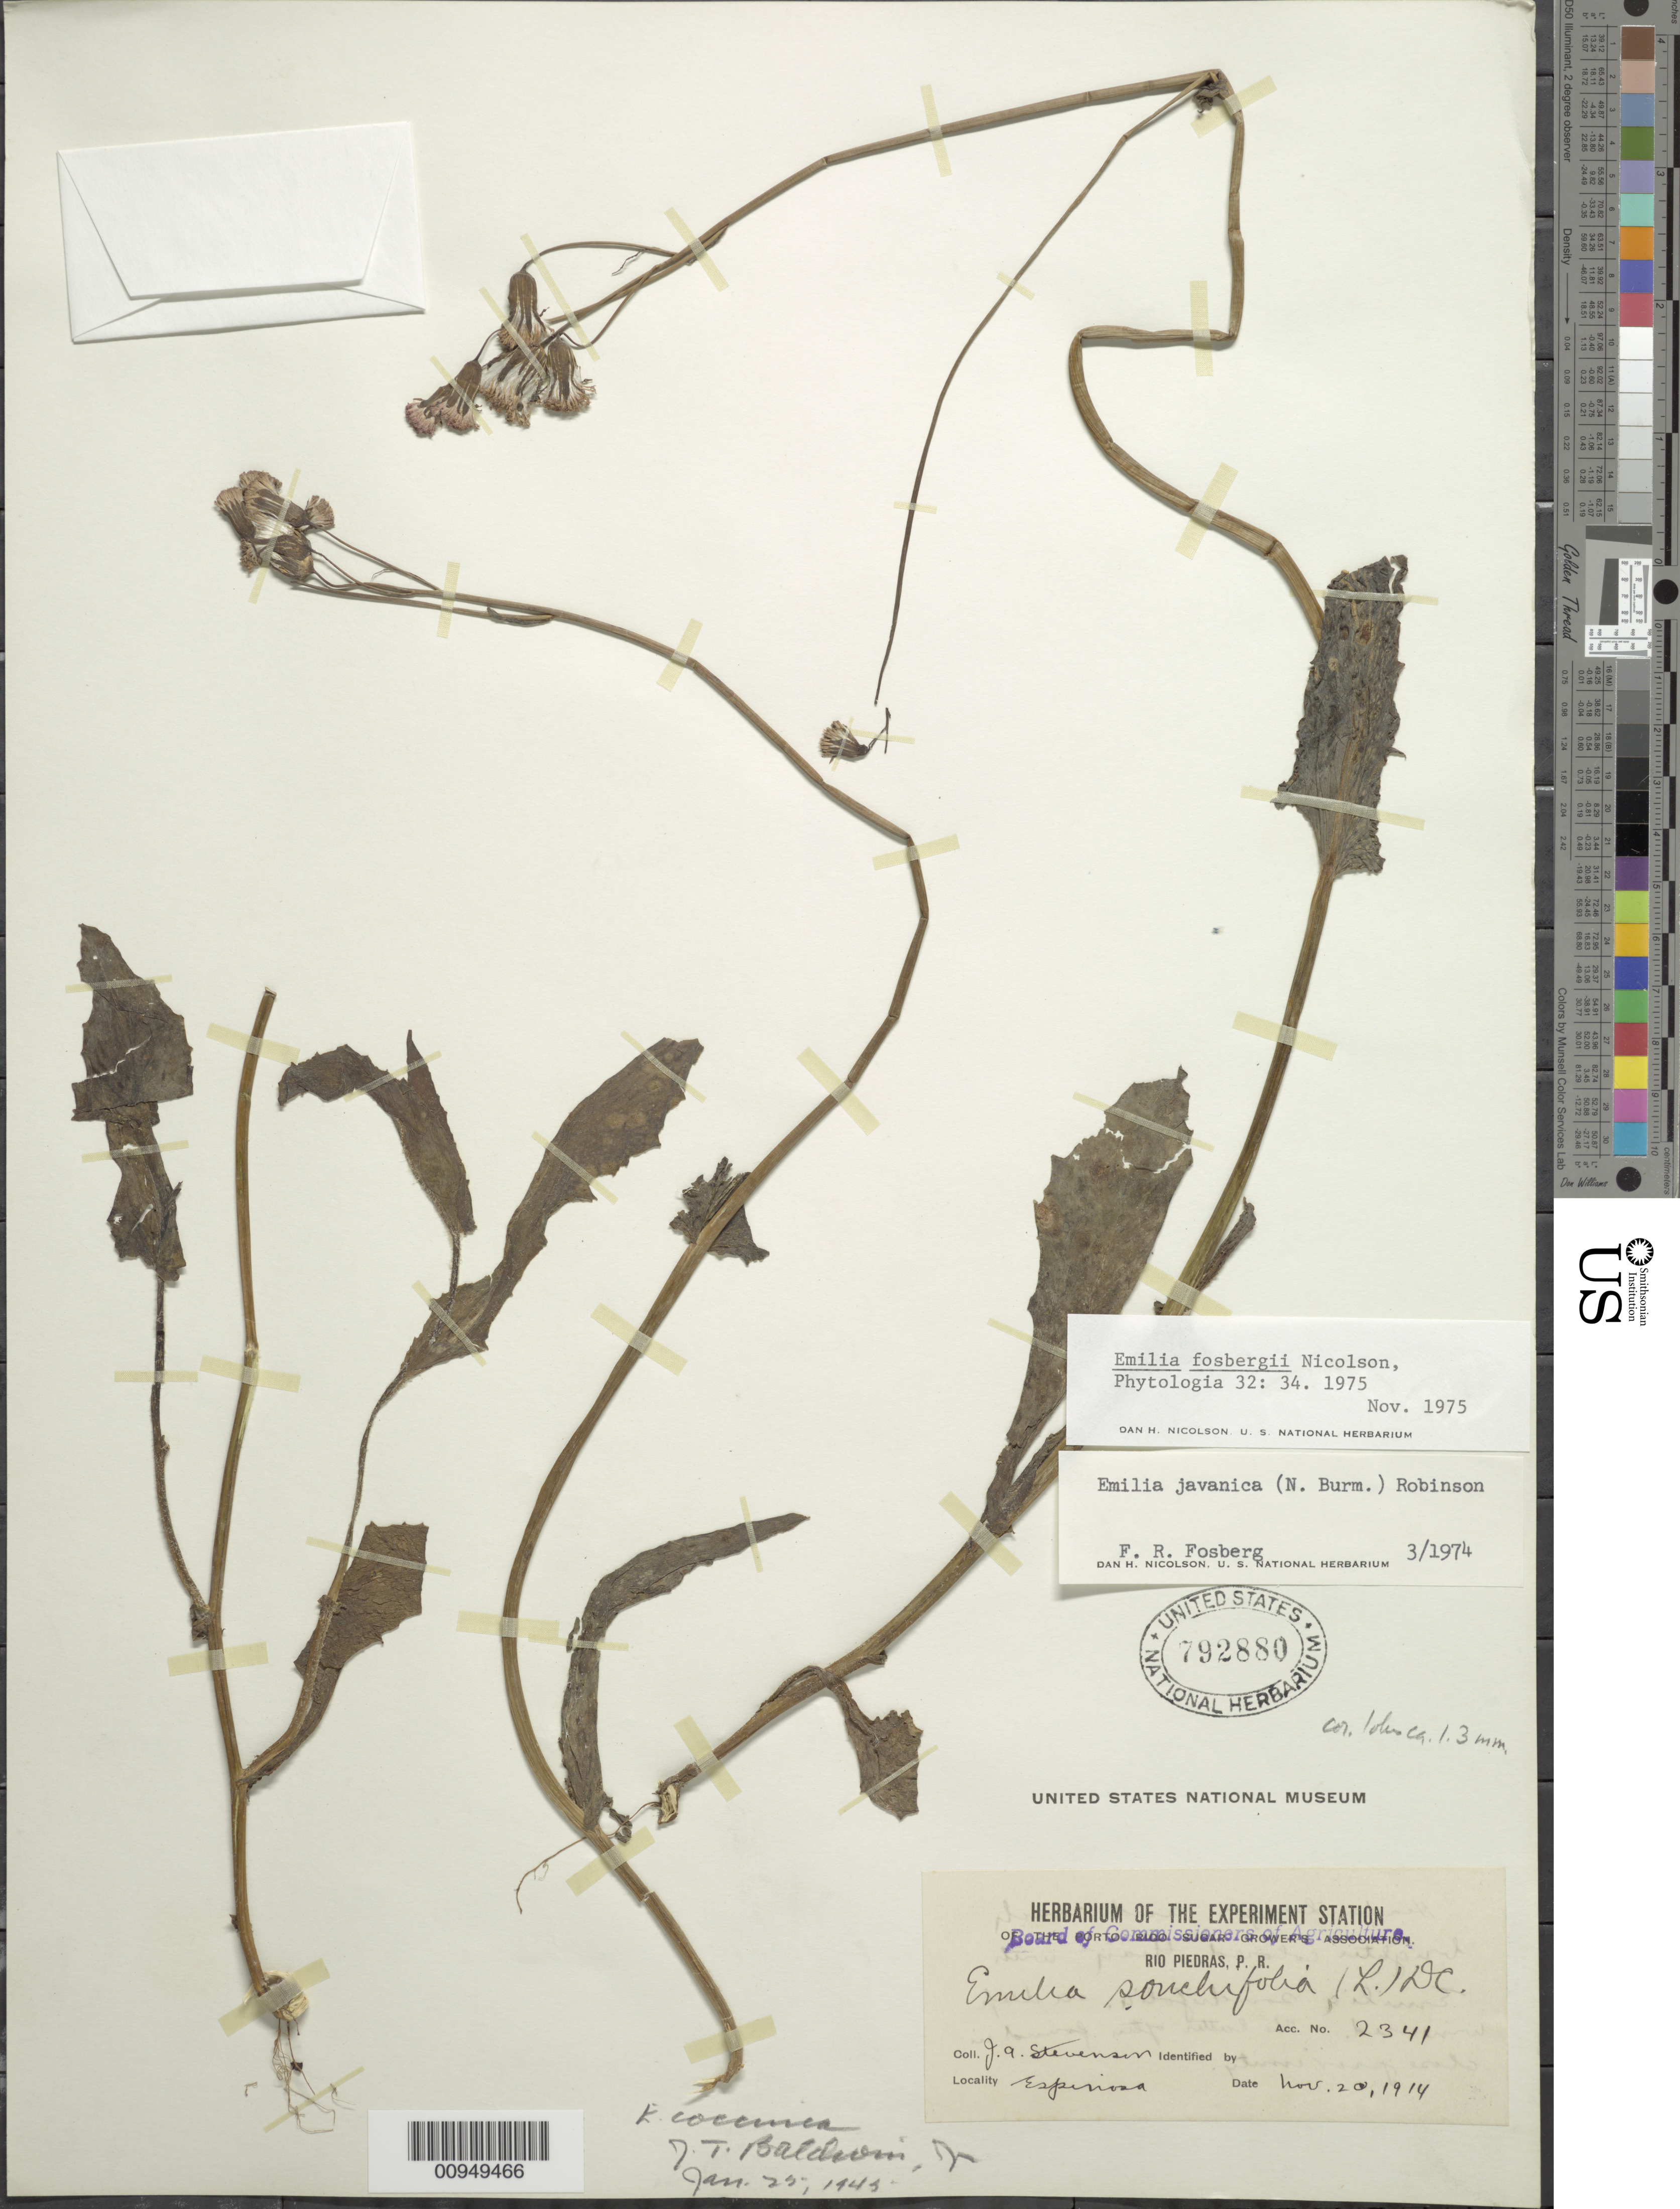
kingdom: Plantae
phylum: Tracheophyta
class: Magnoliopsida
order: Asterales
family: Asteraceae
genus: Emilia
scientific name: Emilia fosbergii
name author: Nicolson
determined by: Nicolson, Dan H.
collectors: J. Stevenson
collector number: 2341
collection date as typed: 20 Nov 1914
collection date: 1914-11-20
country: Puerto Rico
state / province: San Juan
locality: Rio Piedras, Espinosa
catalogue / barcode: US 792880